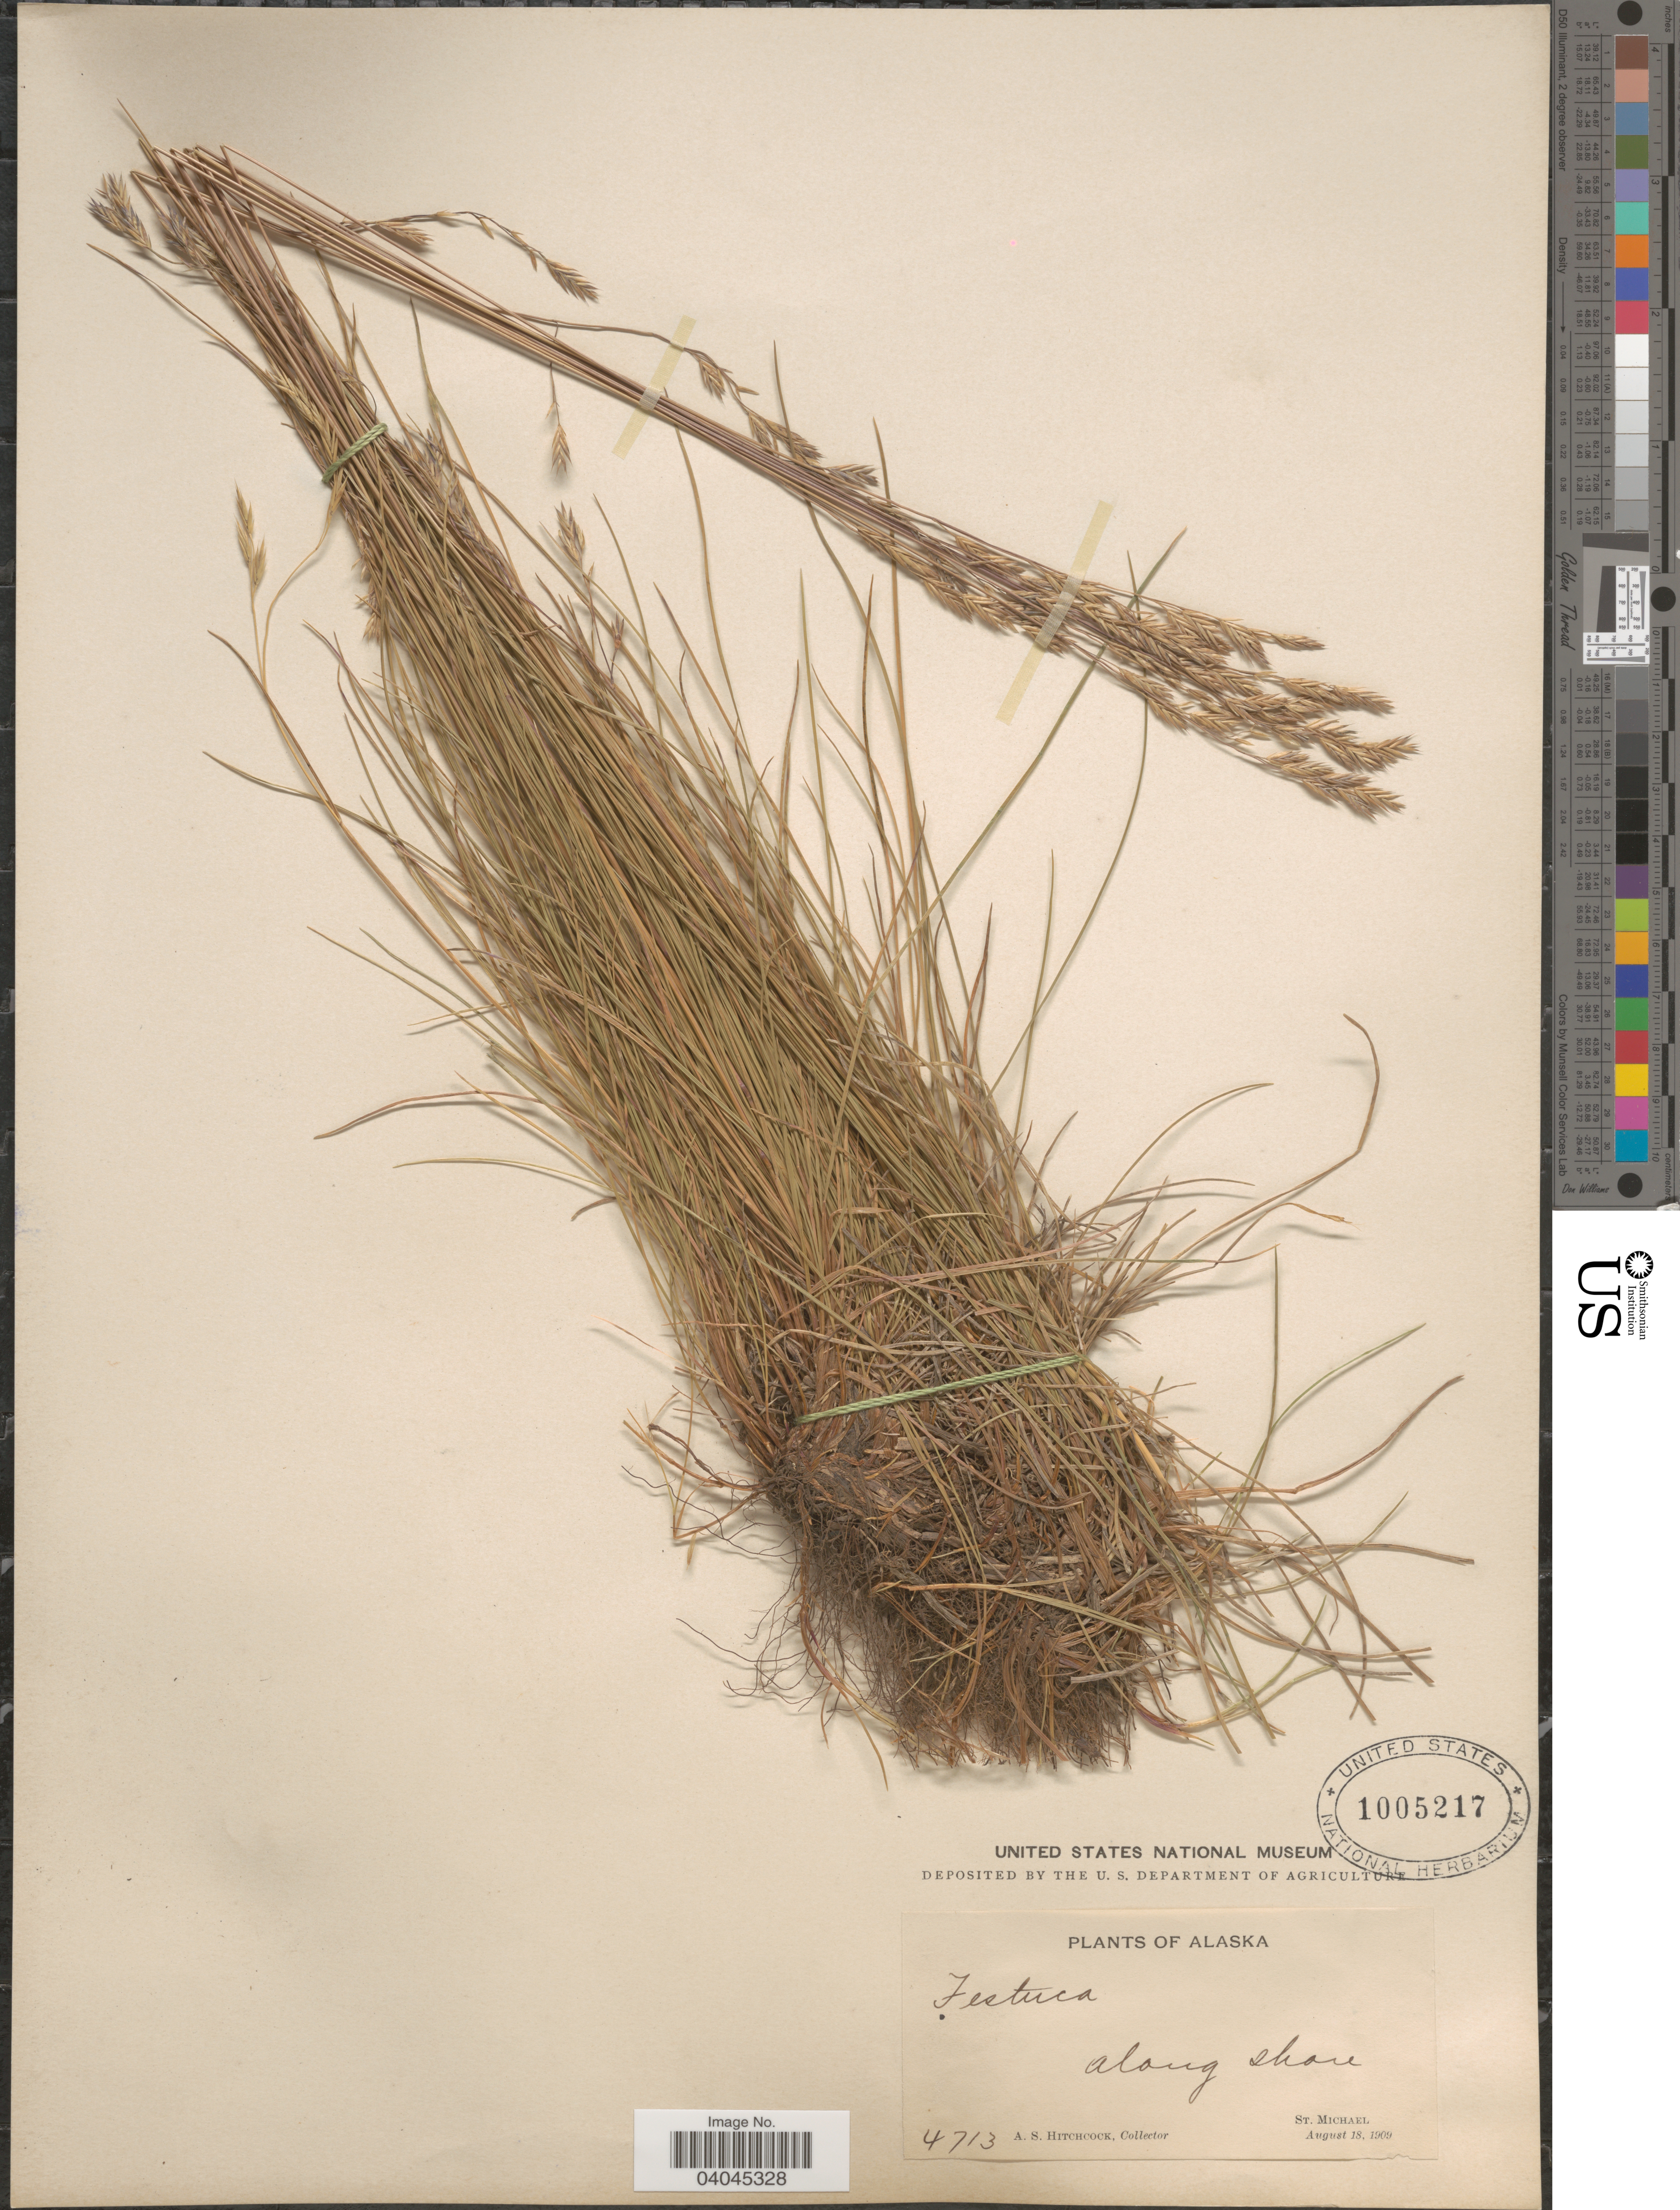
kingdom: Plantae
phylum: Tracheophyta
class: Liliopsida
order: Poales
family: Poaceae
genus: Festuca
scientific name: Festuca rubra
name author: L.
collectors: A. S. Hitchcock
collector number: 4713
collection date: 1909-08-18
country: United States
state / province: Alaska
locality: Along shore, St. Michael.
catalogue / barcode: US 1005217